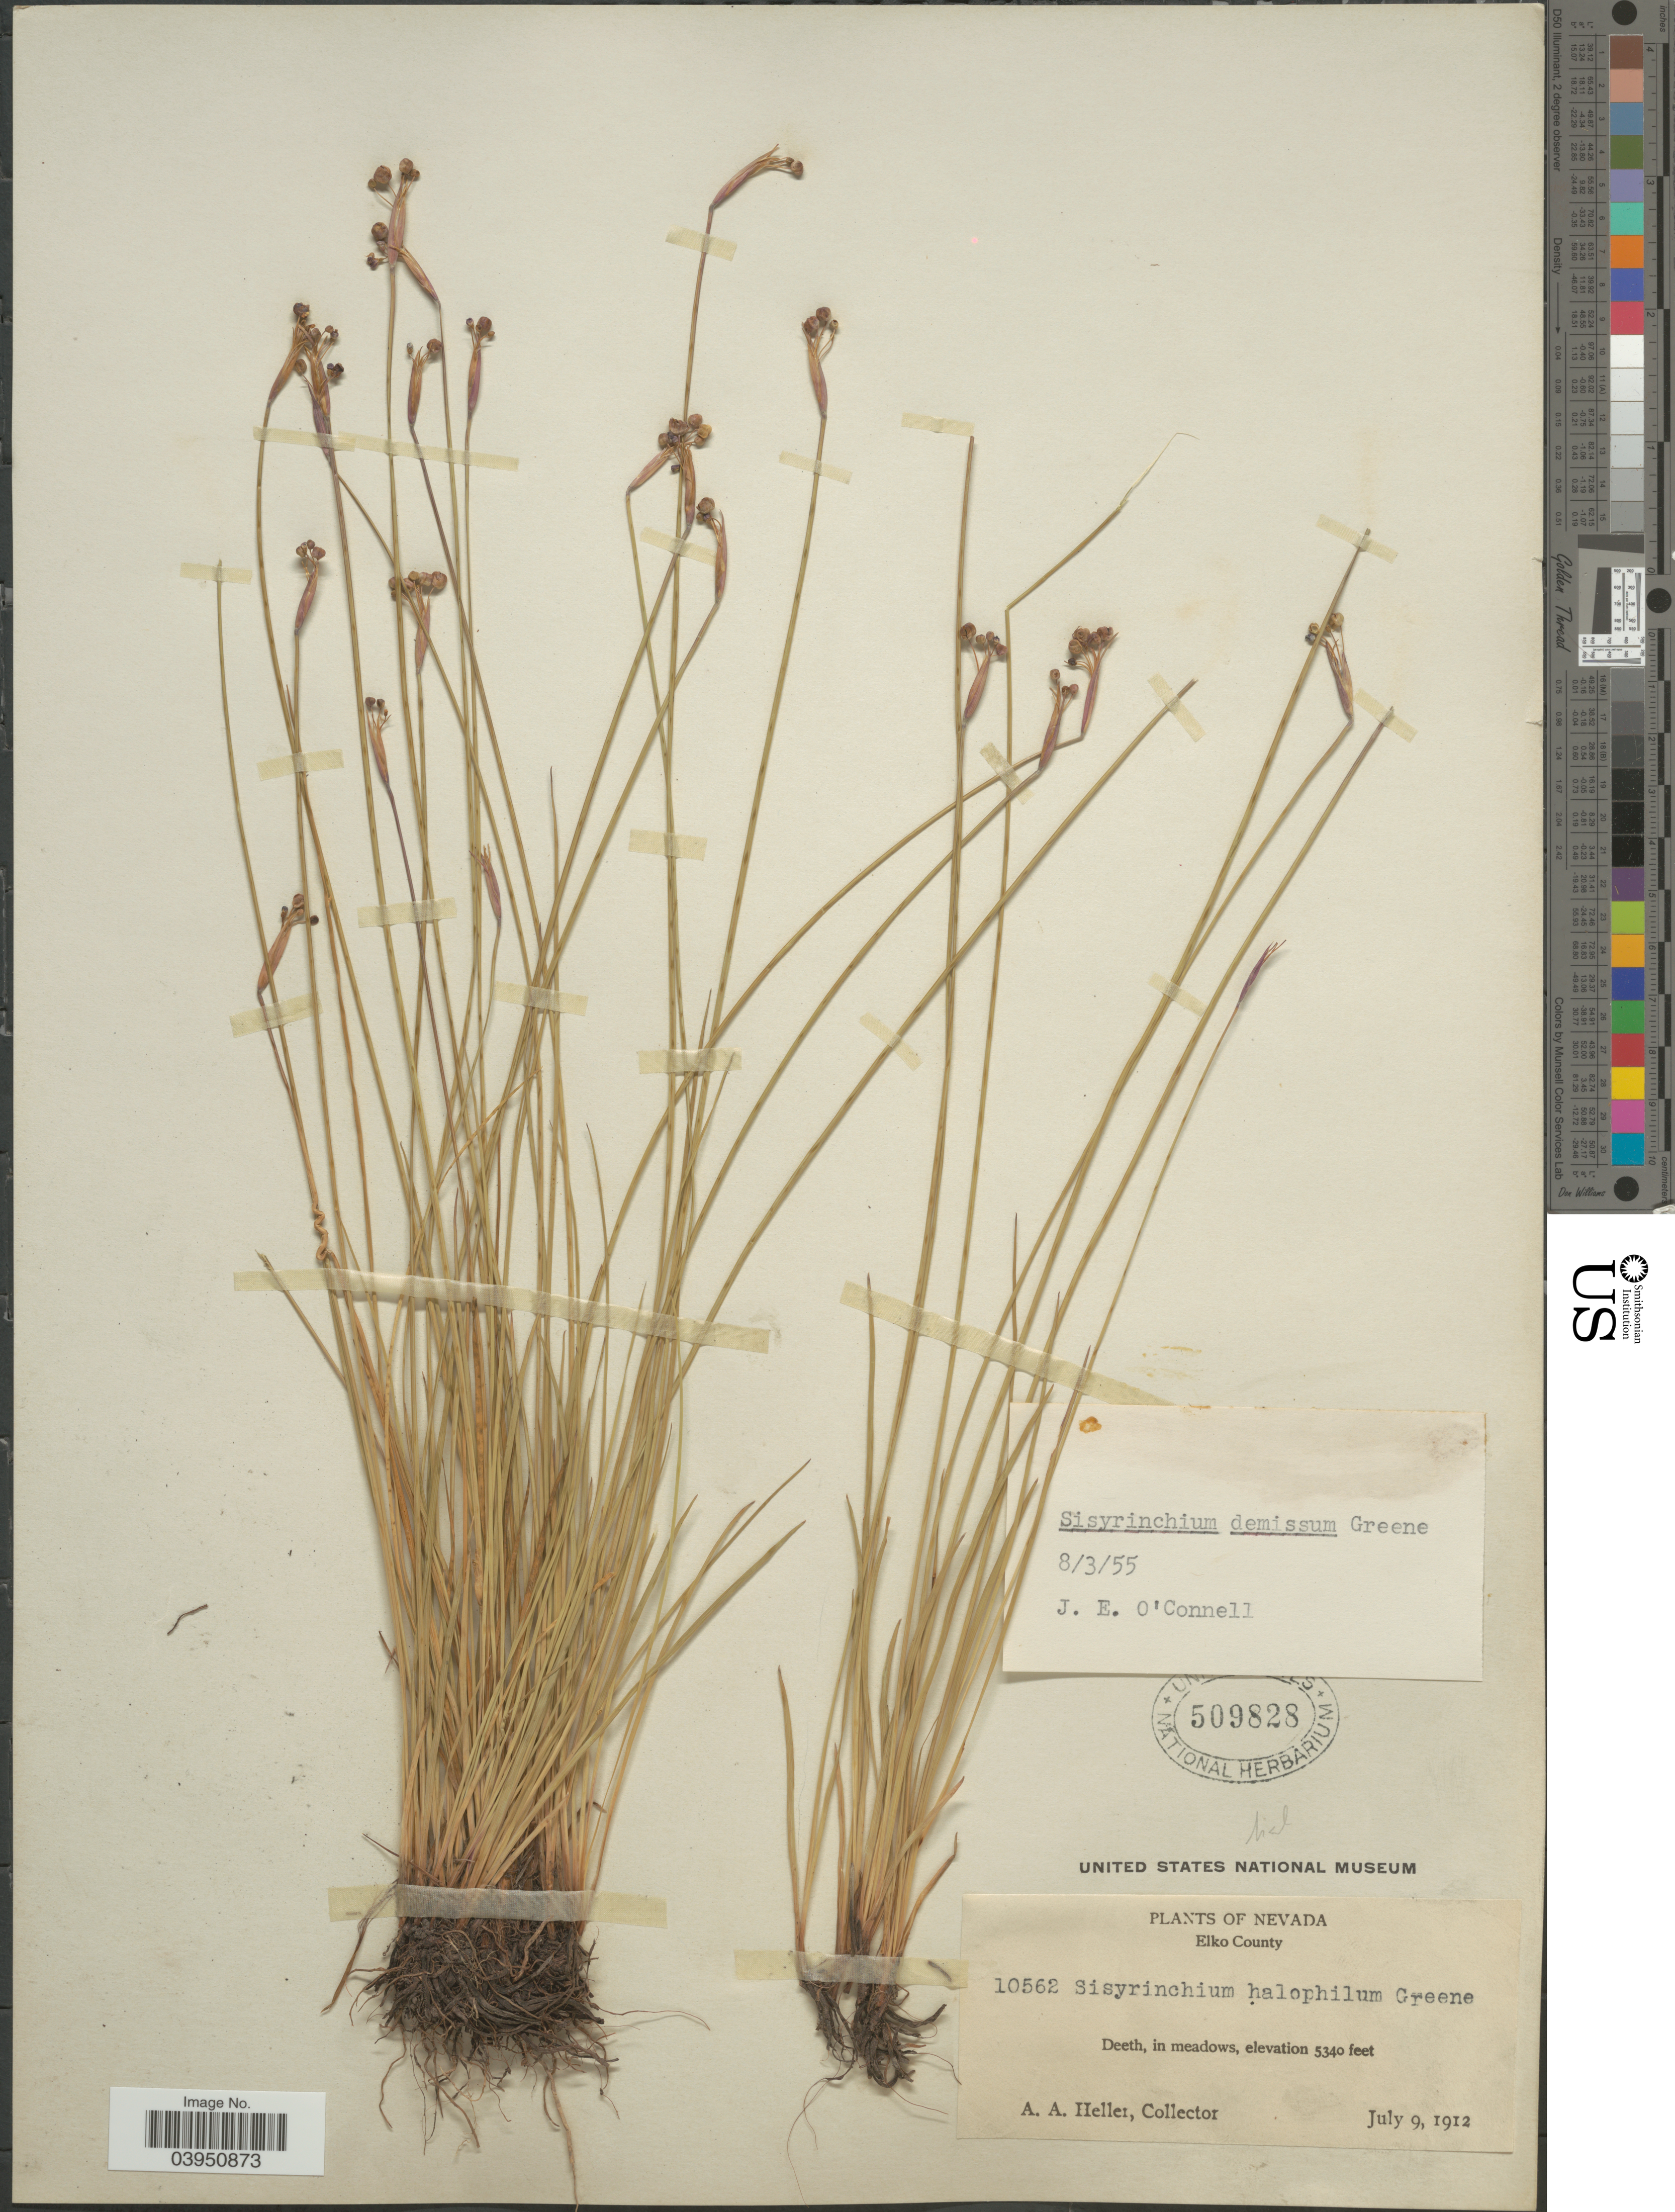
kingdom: Plantae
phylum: Tracheophyta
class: Liliopsida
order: Asparagales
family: Iridaceae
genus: Sisyrinchium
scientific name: Sisyrinchium demissum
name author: Greene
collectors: A. A. Heller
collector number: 10562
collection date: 1912-07-09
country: United States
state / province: Nevada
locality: Elko County. Deeth, in meadows.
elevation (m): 1628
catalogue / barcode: US 509828